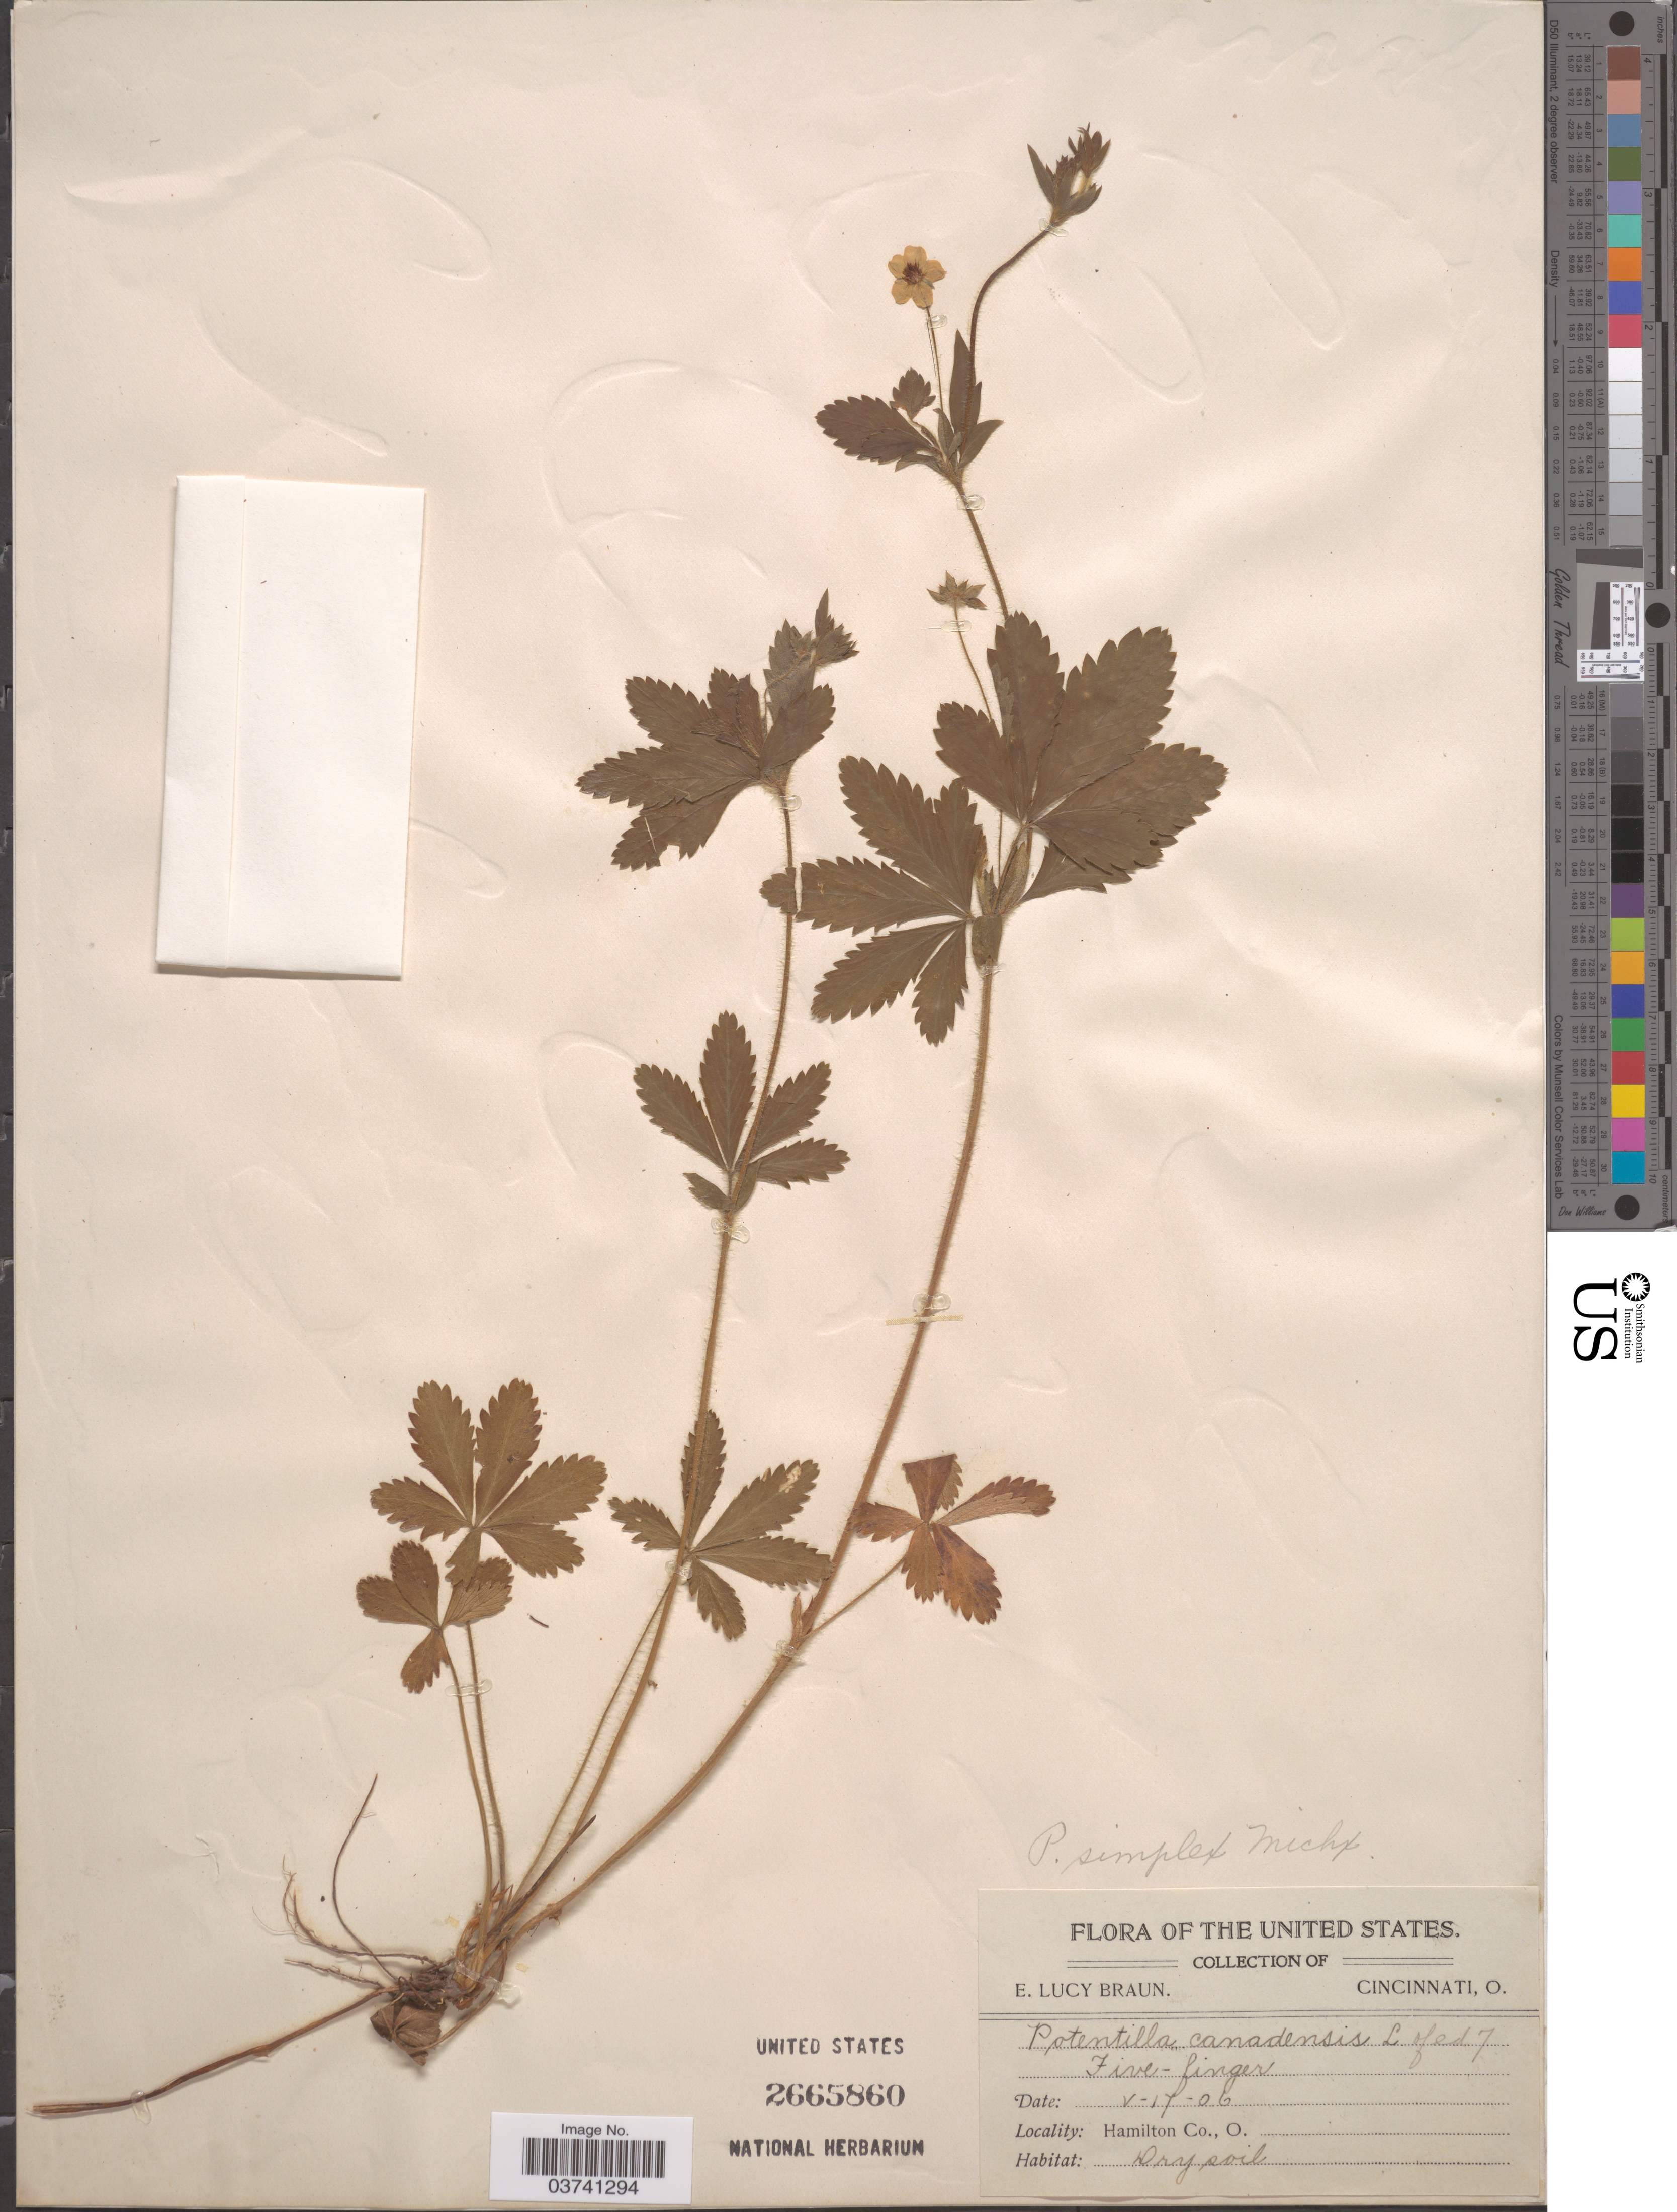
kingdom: Plantae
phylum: Tracheophyta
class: Magnoliopsida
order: Rosales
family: Rosaceae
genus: Potentilla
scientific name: Potentilla simplex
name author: Michx.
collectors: E. L. Braun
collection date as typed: Transcribed d/m/y: 17/5/6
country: United States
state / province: Ohio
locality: Hamilton Co.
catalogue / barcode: US 2665860